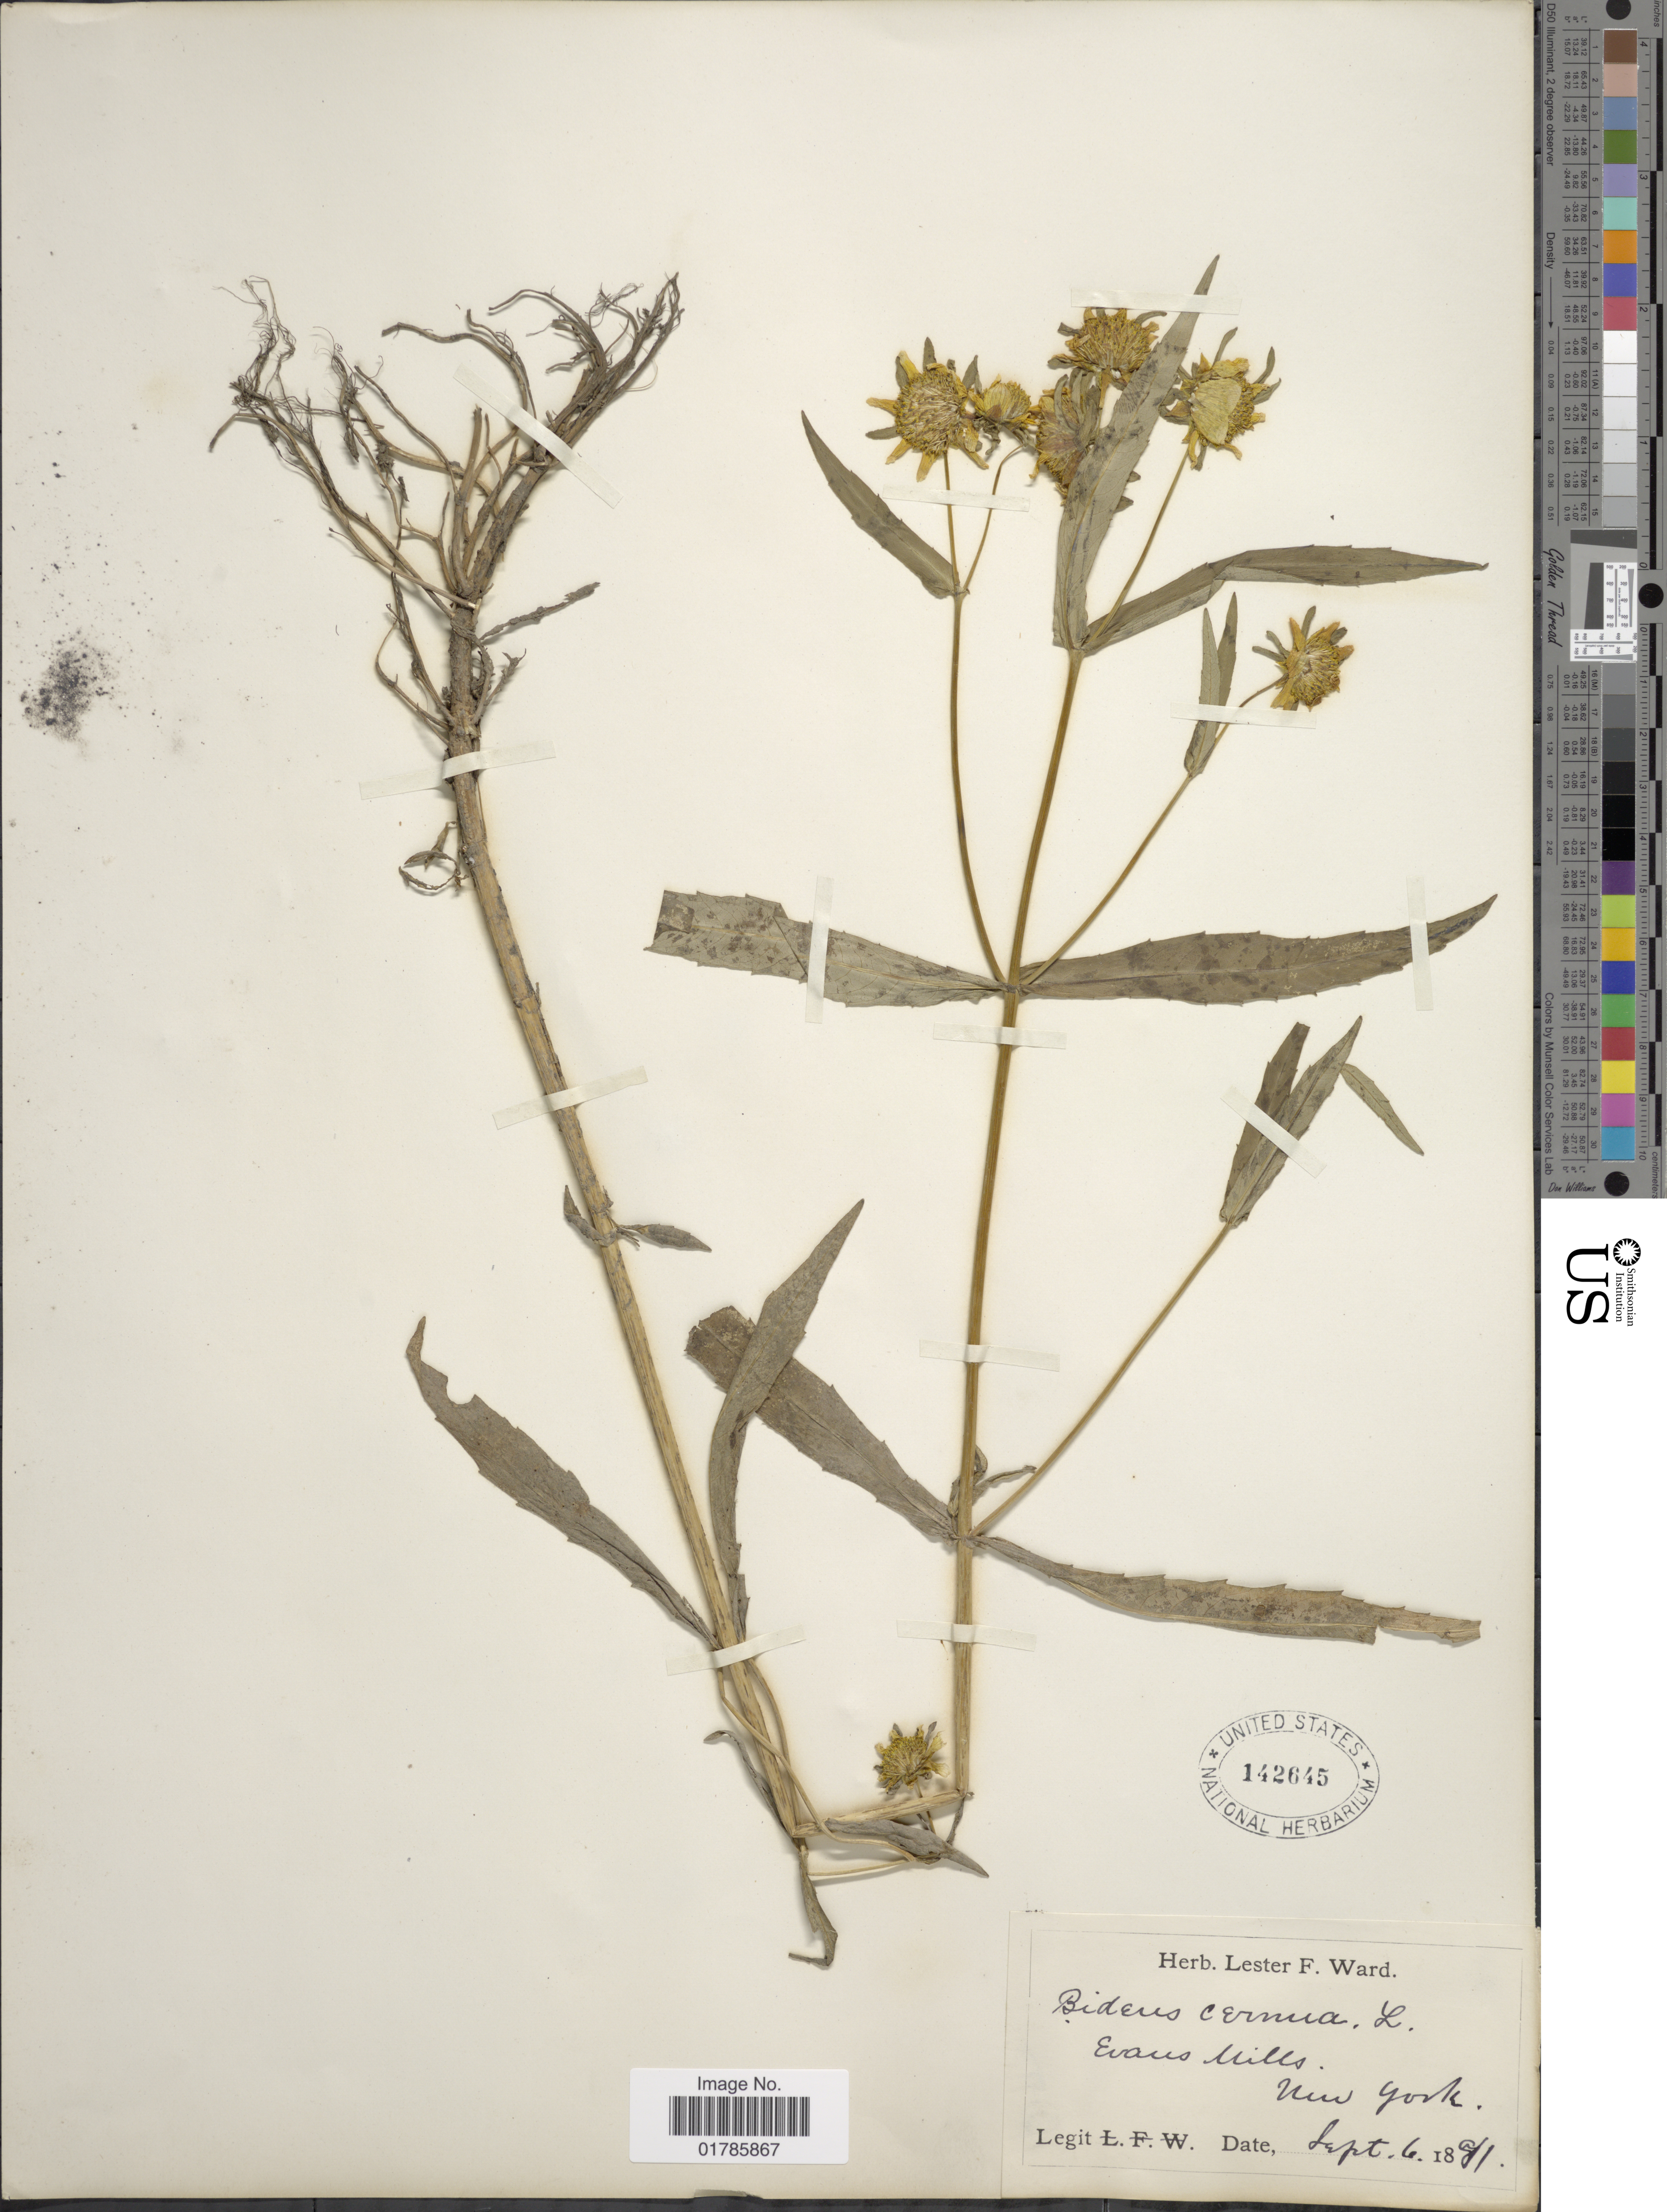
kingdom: Plantae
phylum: Tracheophyta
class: Magnoliopsida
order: Asterales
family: Asteraceae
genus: Bidens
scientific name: Bidens cernua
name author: L.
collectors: L. F. Ward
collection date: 1891-09-06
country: United States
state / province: New York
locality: Evans Hills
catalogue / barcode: US 142645